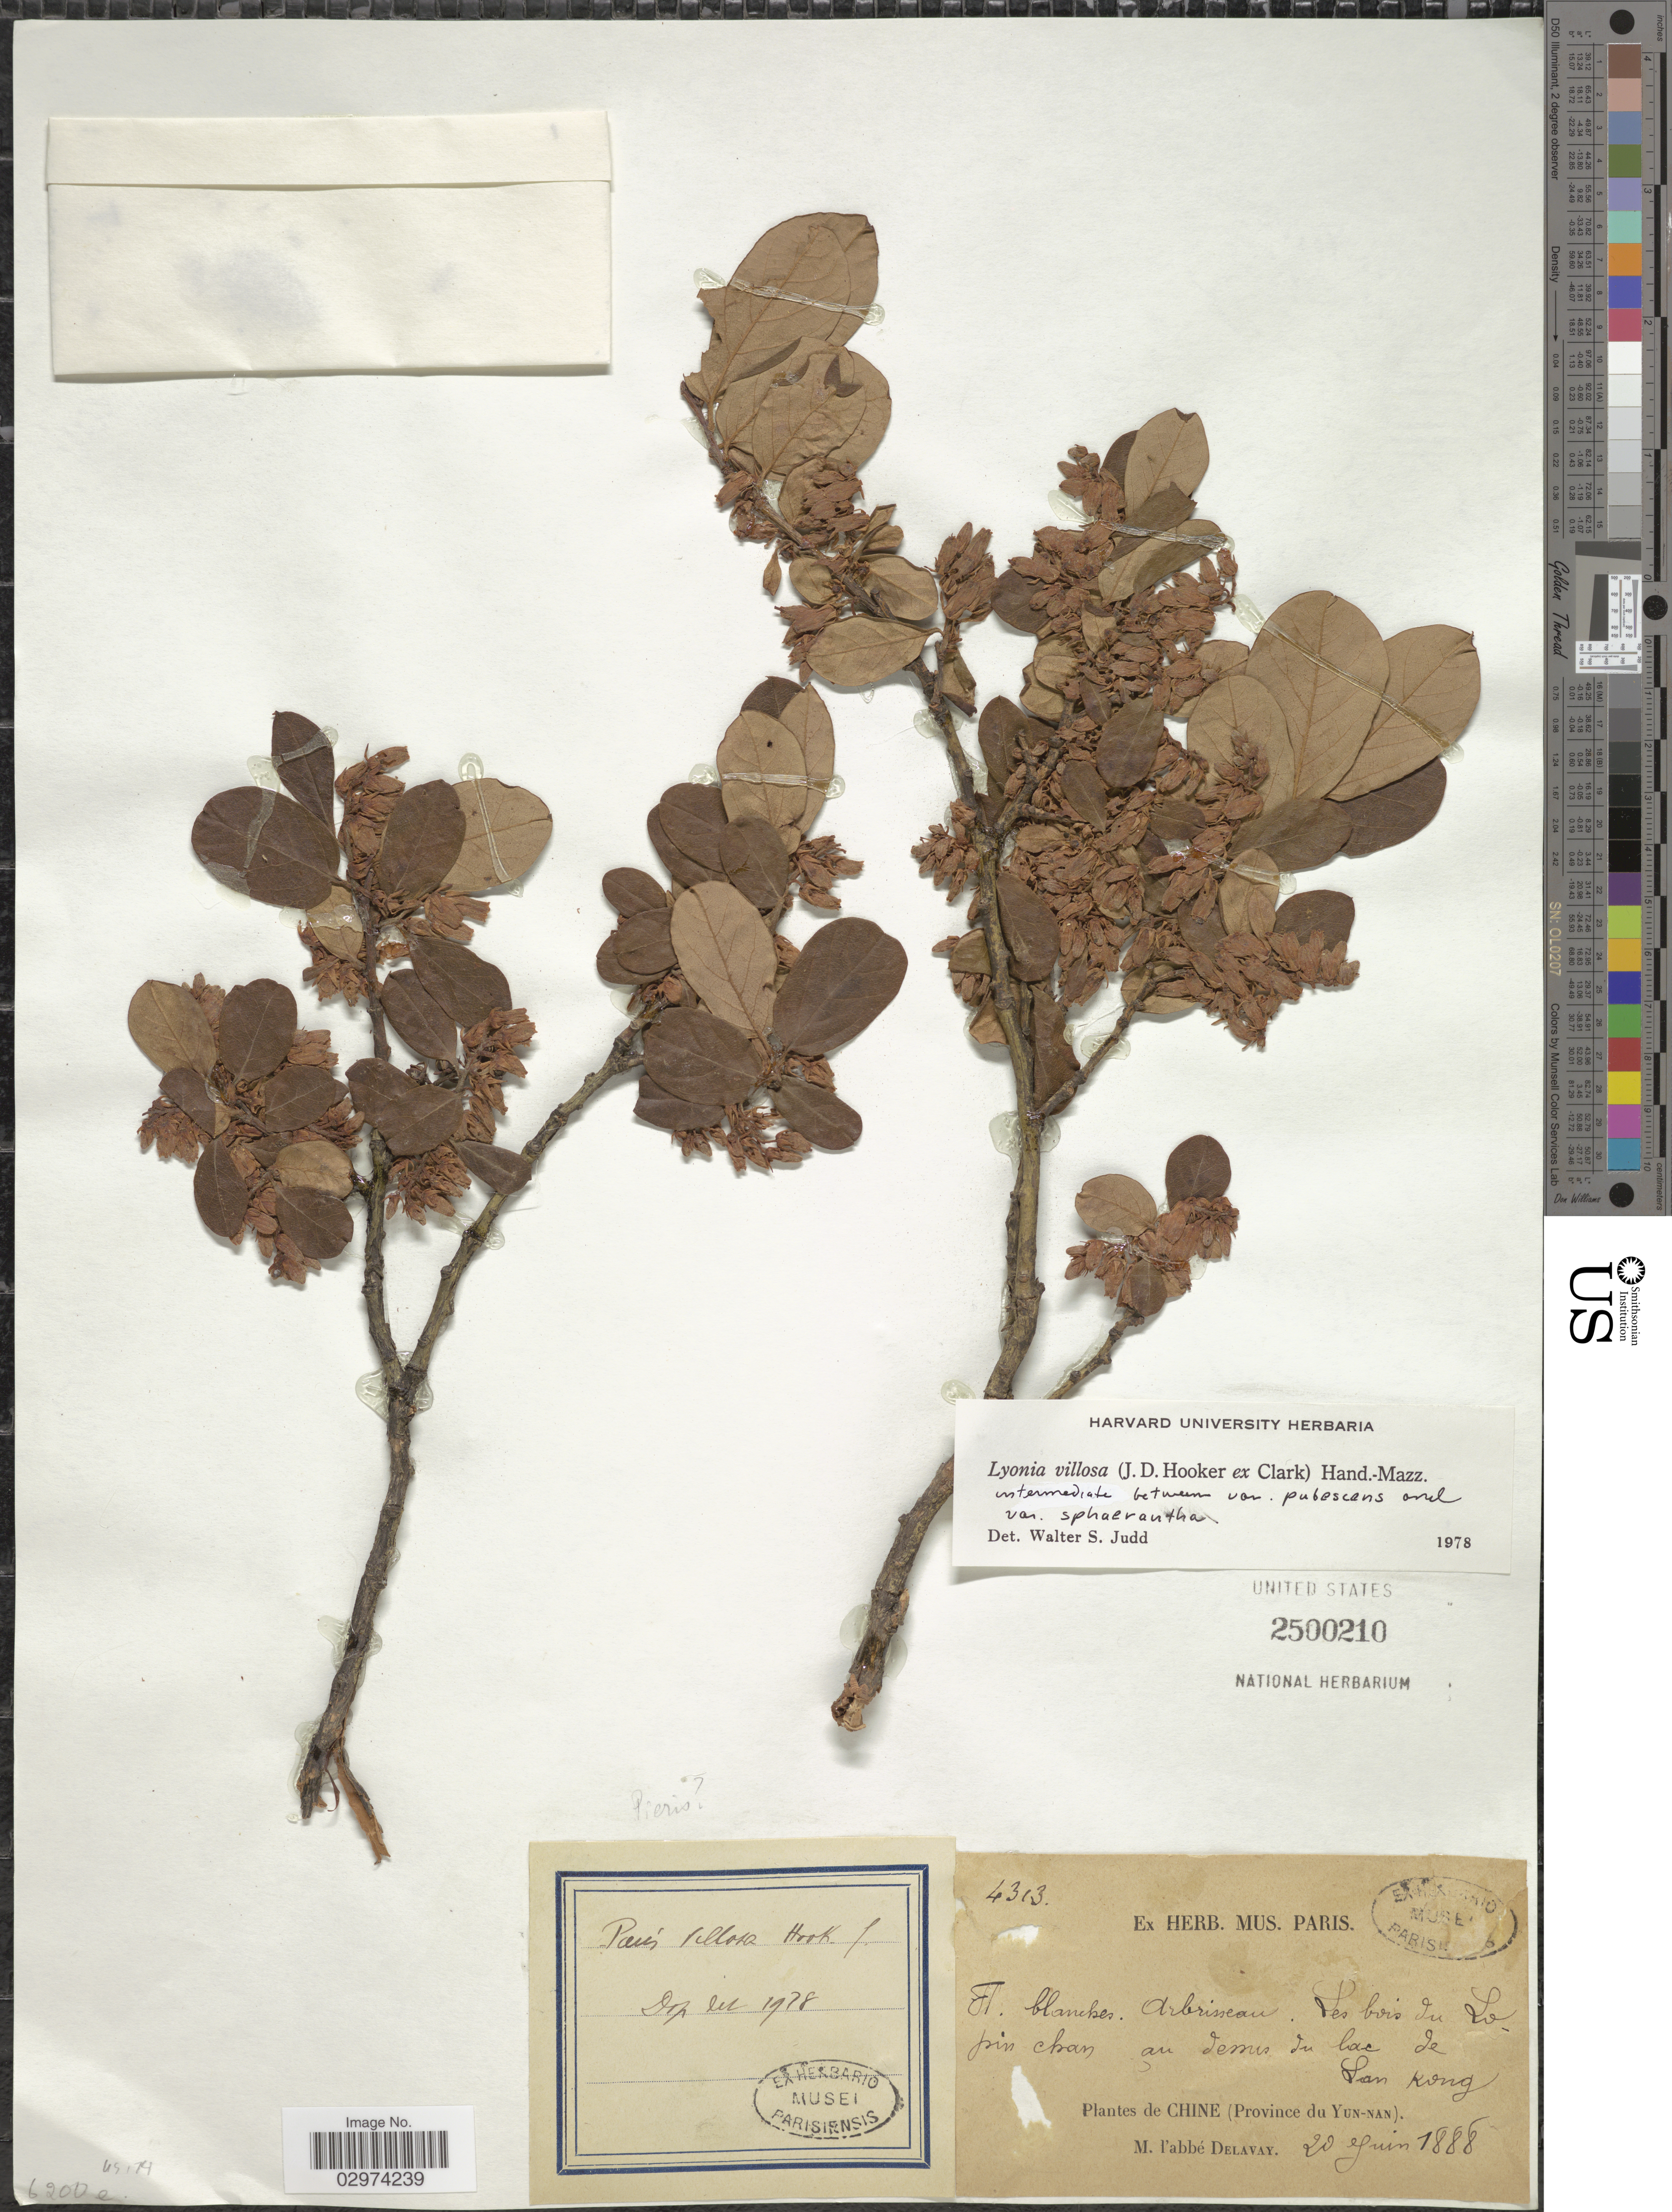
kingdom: Plantae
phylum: Tracheophyta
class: Magnoliopsida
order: Ericales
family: Ericaceae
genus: Lyonia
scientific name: Lyonia villosa var. pubescens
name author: (Franch.) Rehder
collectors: P. Delavay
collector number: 4313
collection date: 1888-06-20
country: China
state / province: Yunnan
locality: Les bois du Lopin [interpreted] chan au demis [interpreted] du lac de Lan Kong (Province du Yun-nan).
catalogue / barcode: US 2500210